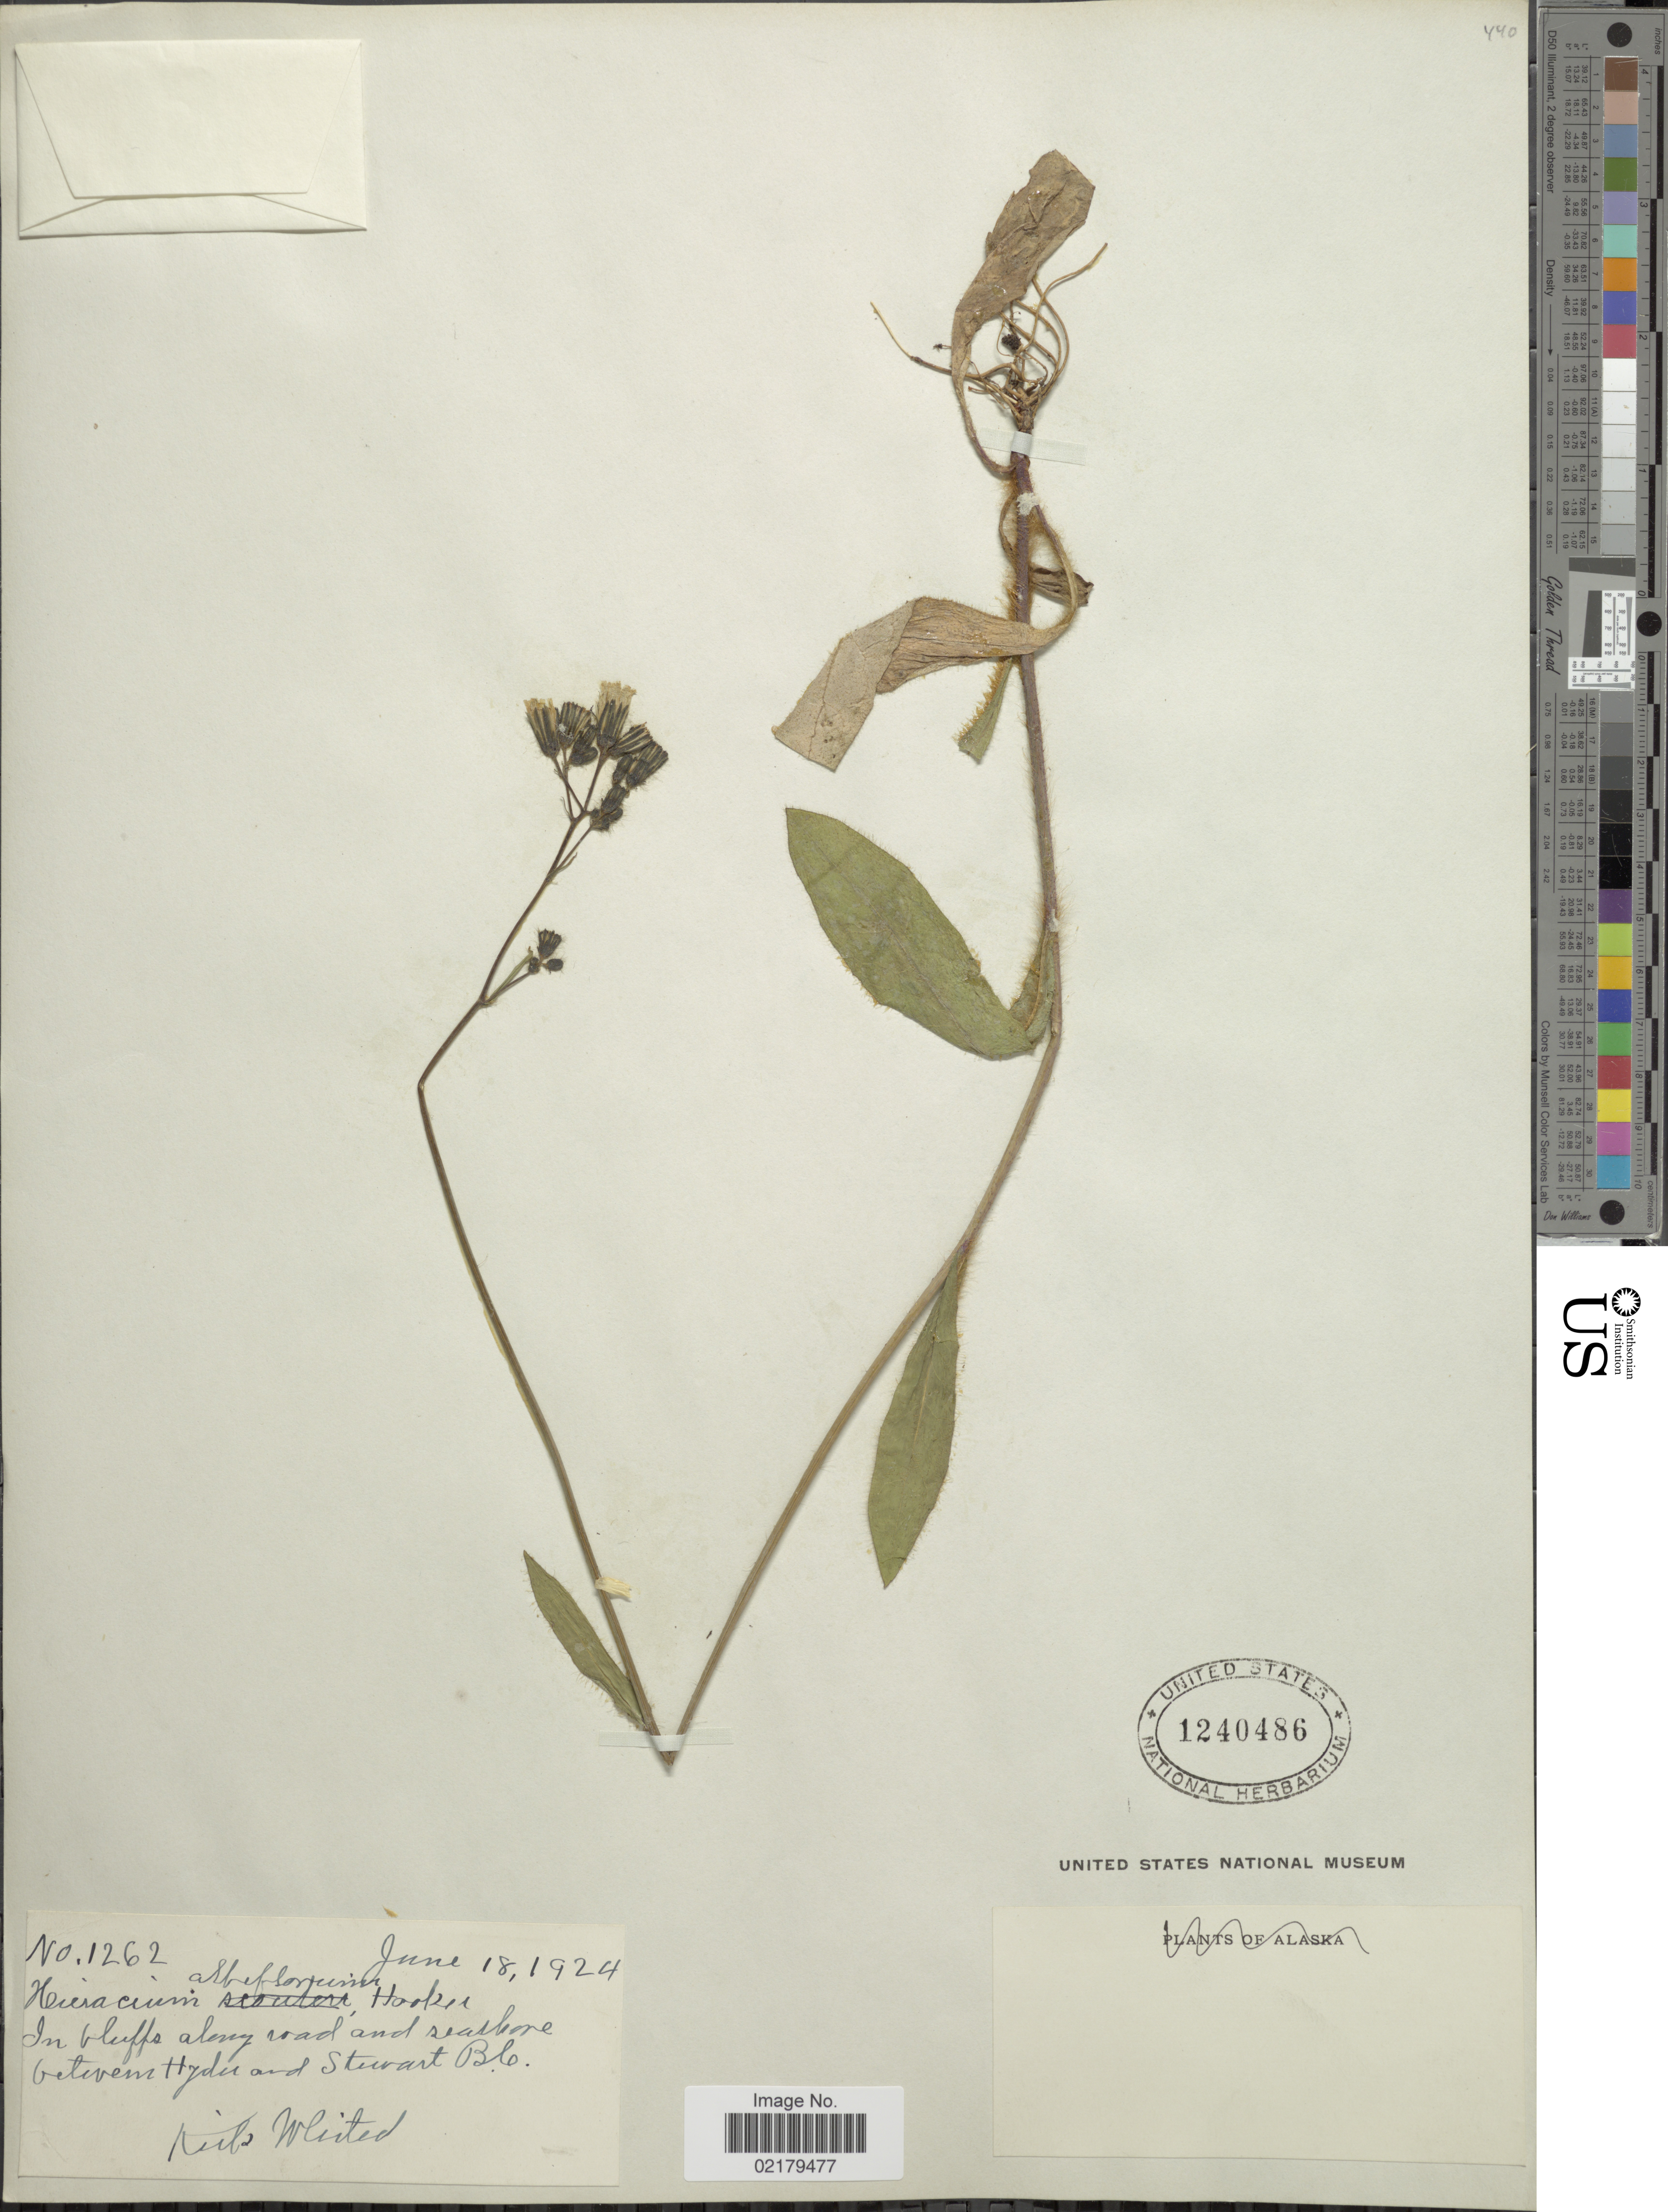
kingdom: Plantae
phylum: Tracheophyta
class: Magnoliopsida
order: Asterales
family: Asteraceae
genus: Hieracium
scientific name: Hieracium albiflorum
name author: Hook.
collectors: K. Whited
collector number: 1262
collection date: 1924-06-18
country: Canada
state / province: British Columbia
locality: In bluffs along road seashore between Hyde and Stewart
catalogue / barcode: US 1240486